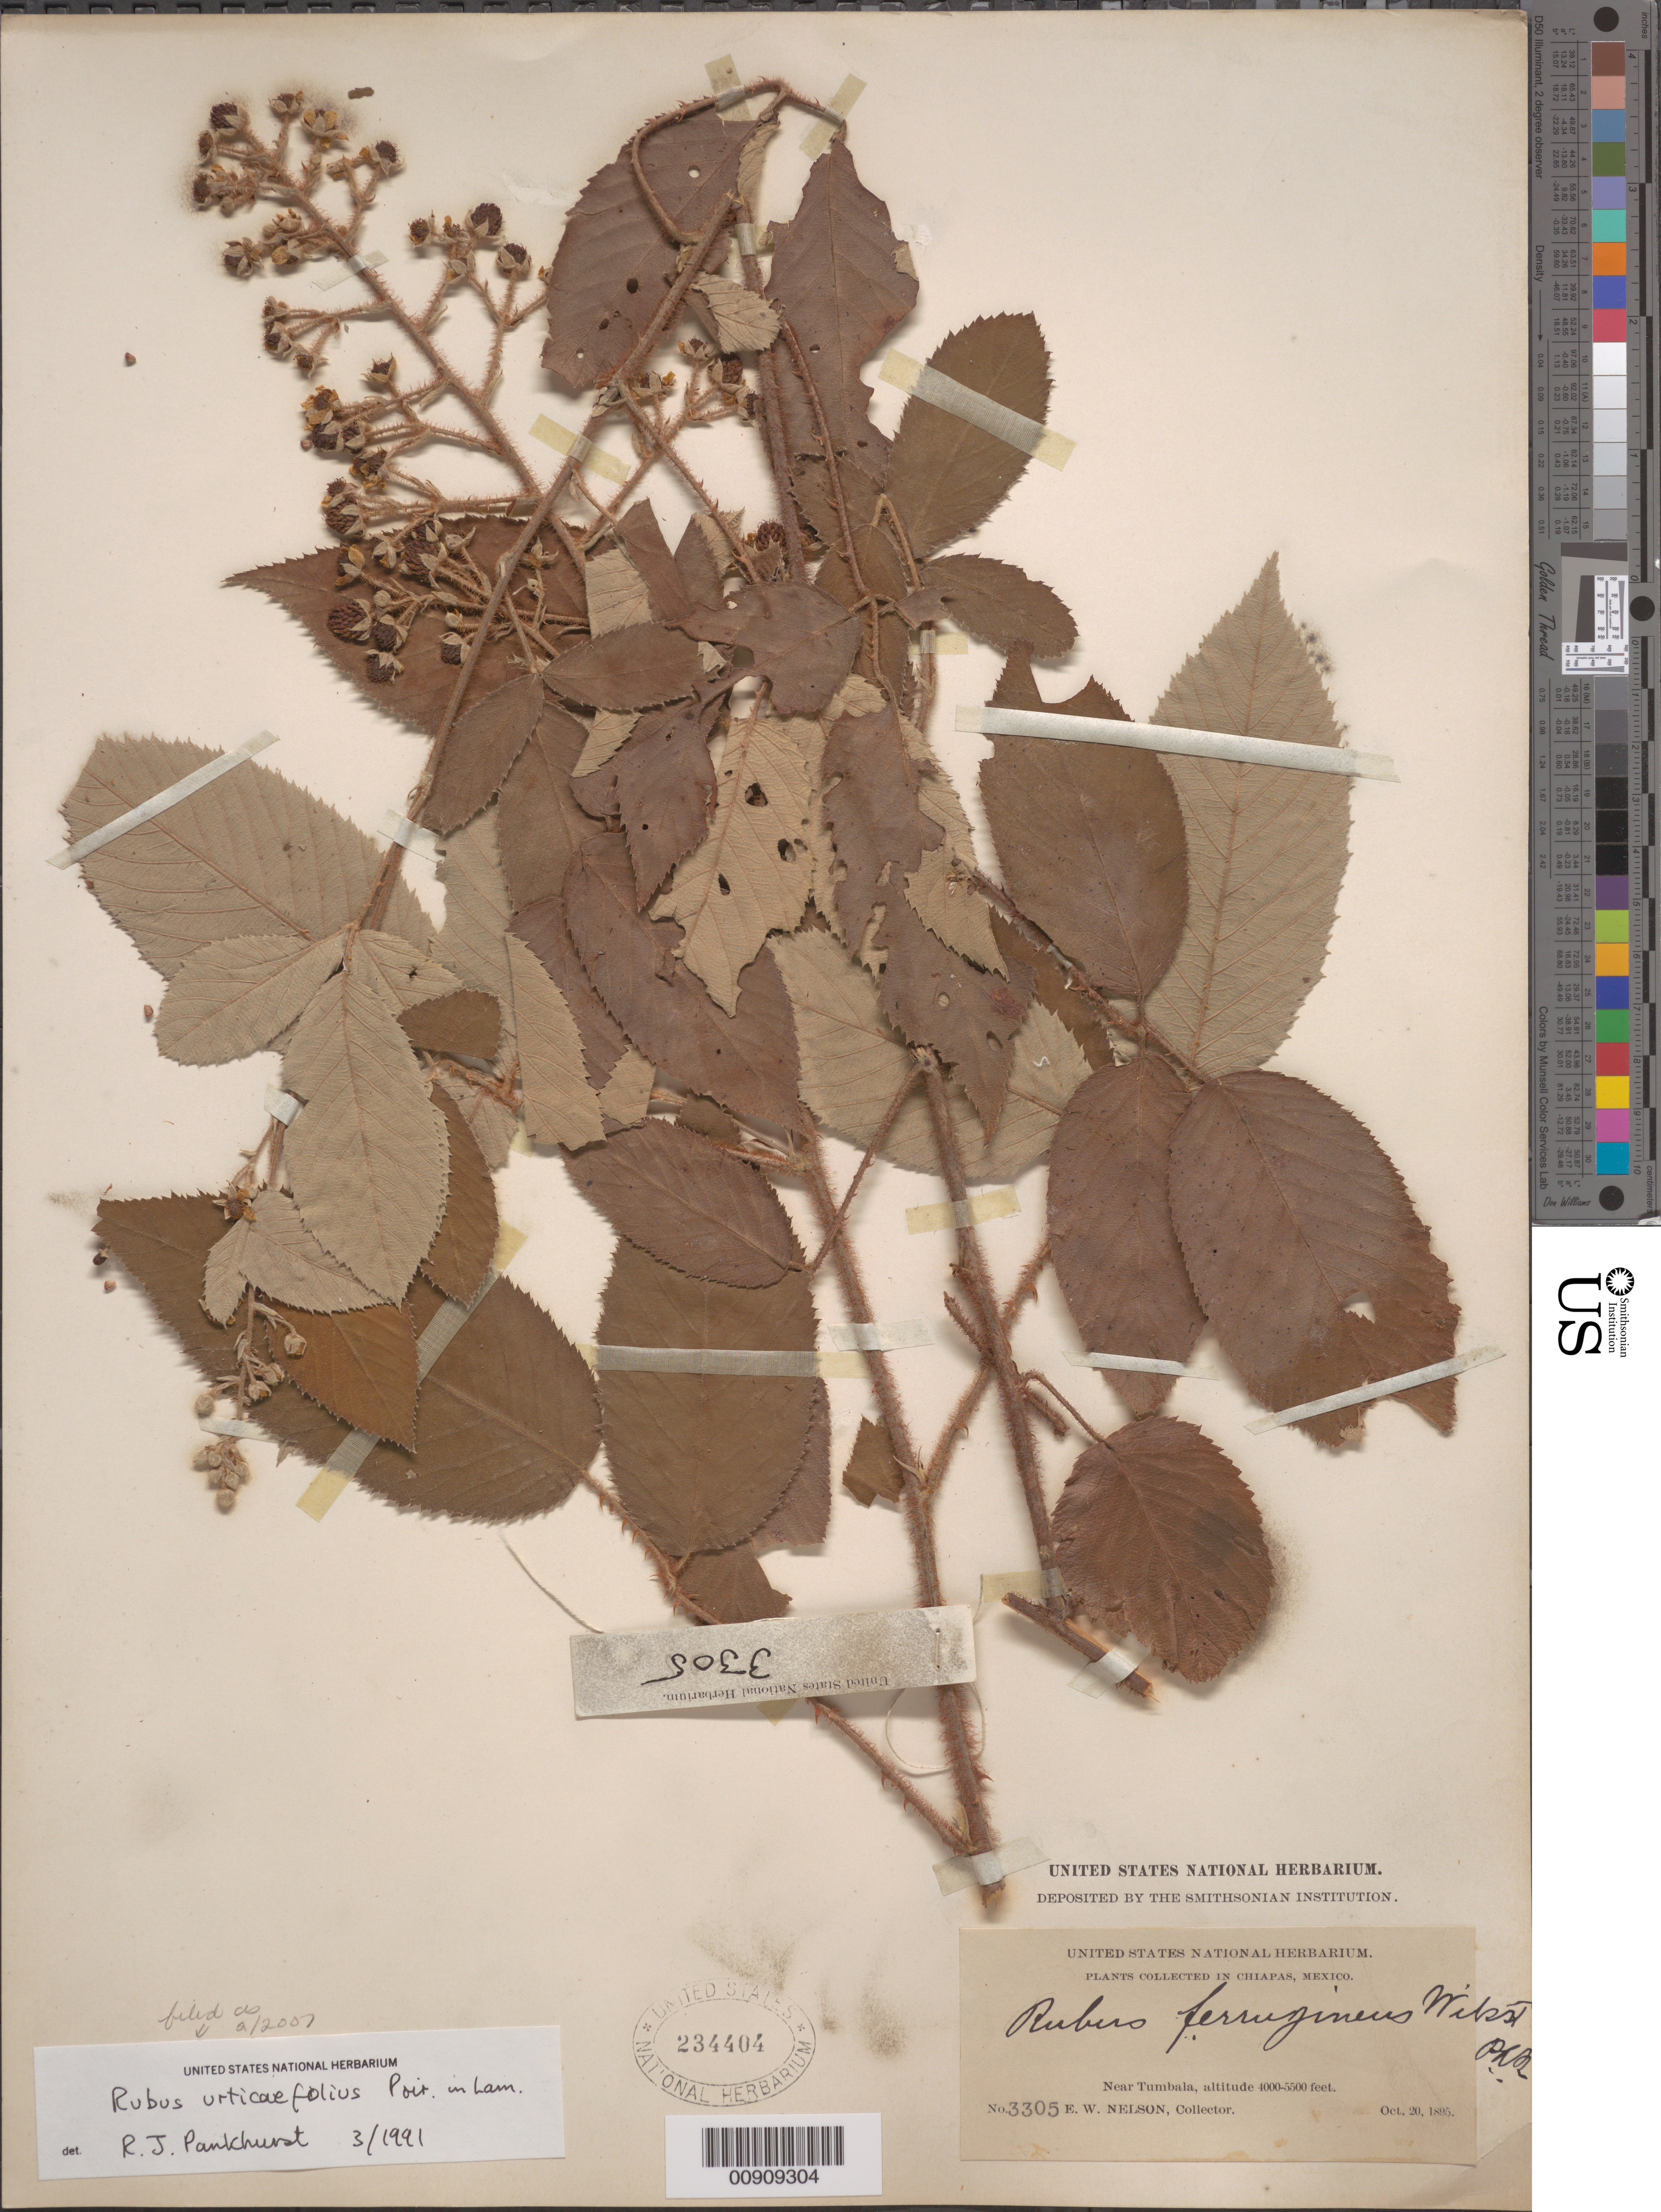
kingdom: Plantae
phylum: Tracheophyta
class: Magnoliopsida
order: Rosales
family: Rosaceae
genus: Rubus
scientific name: Rubus urticifolius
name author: Poir.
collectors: E. W. Nelson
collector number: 3305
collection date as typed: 20 Oct 1895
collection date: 1895-10-20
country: Mexico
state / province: Chiapas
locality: Near Tumbala, Chiapas.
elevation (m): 1219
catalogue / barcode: US 234404